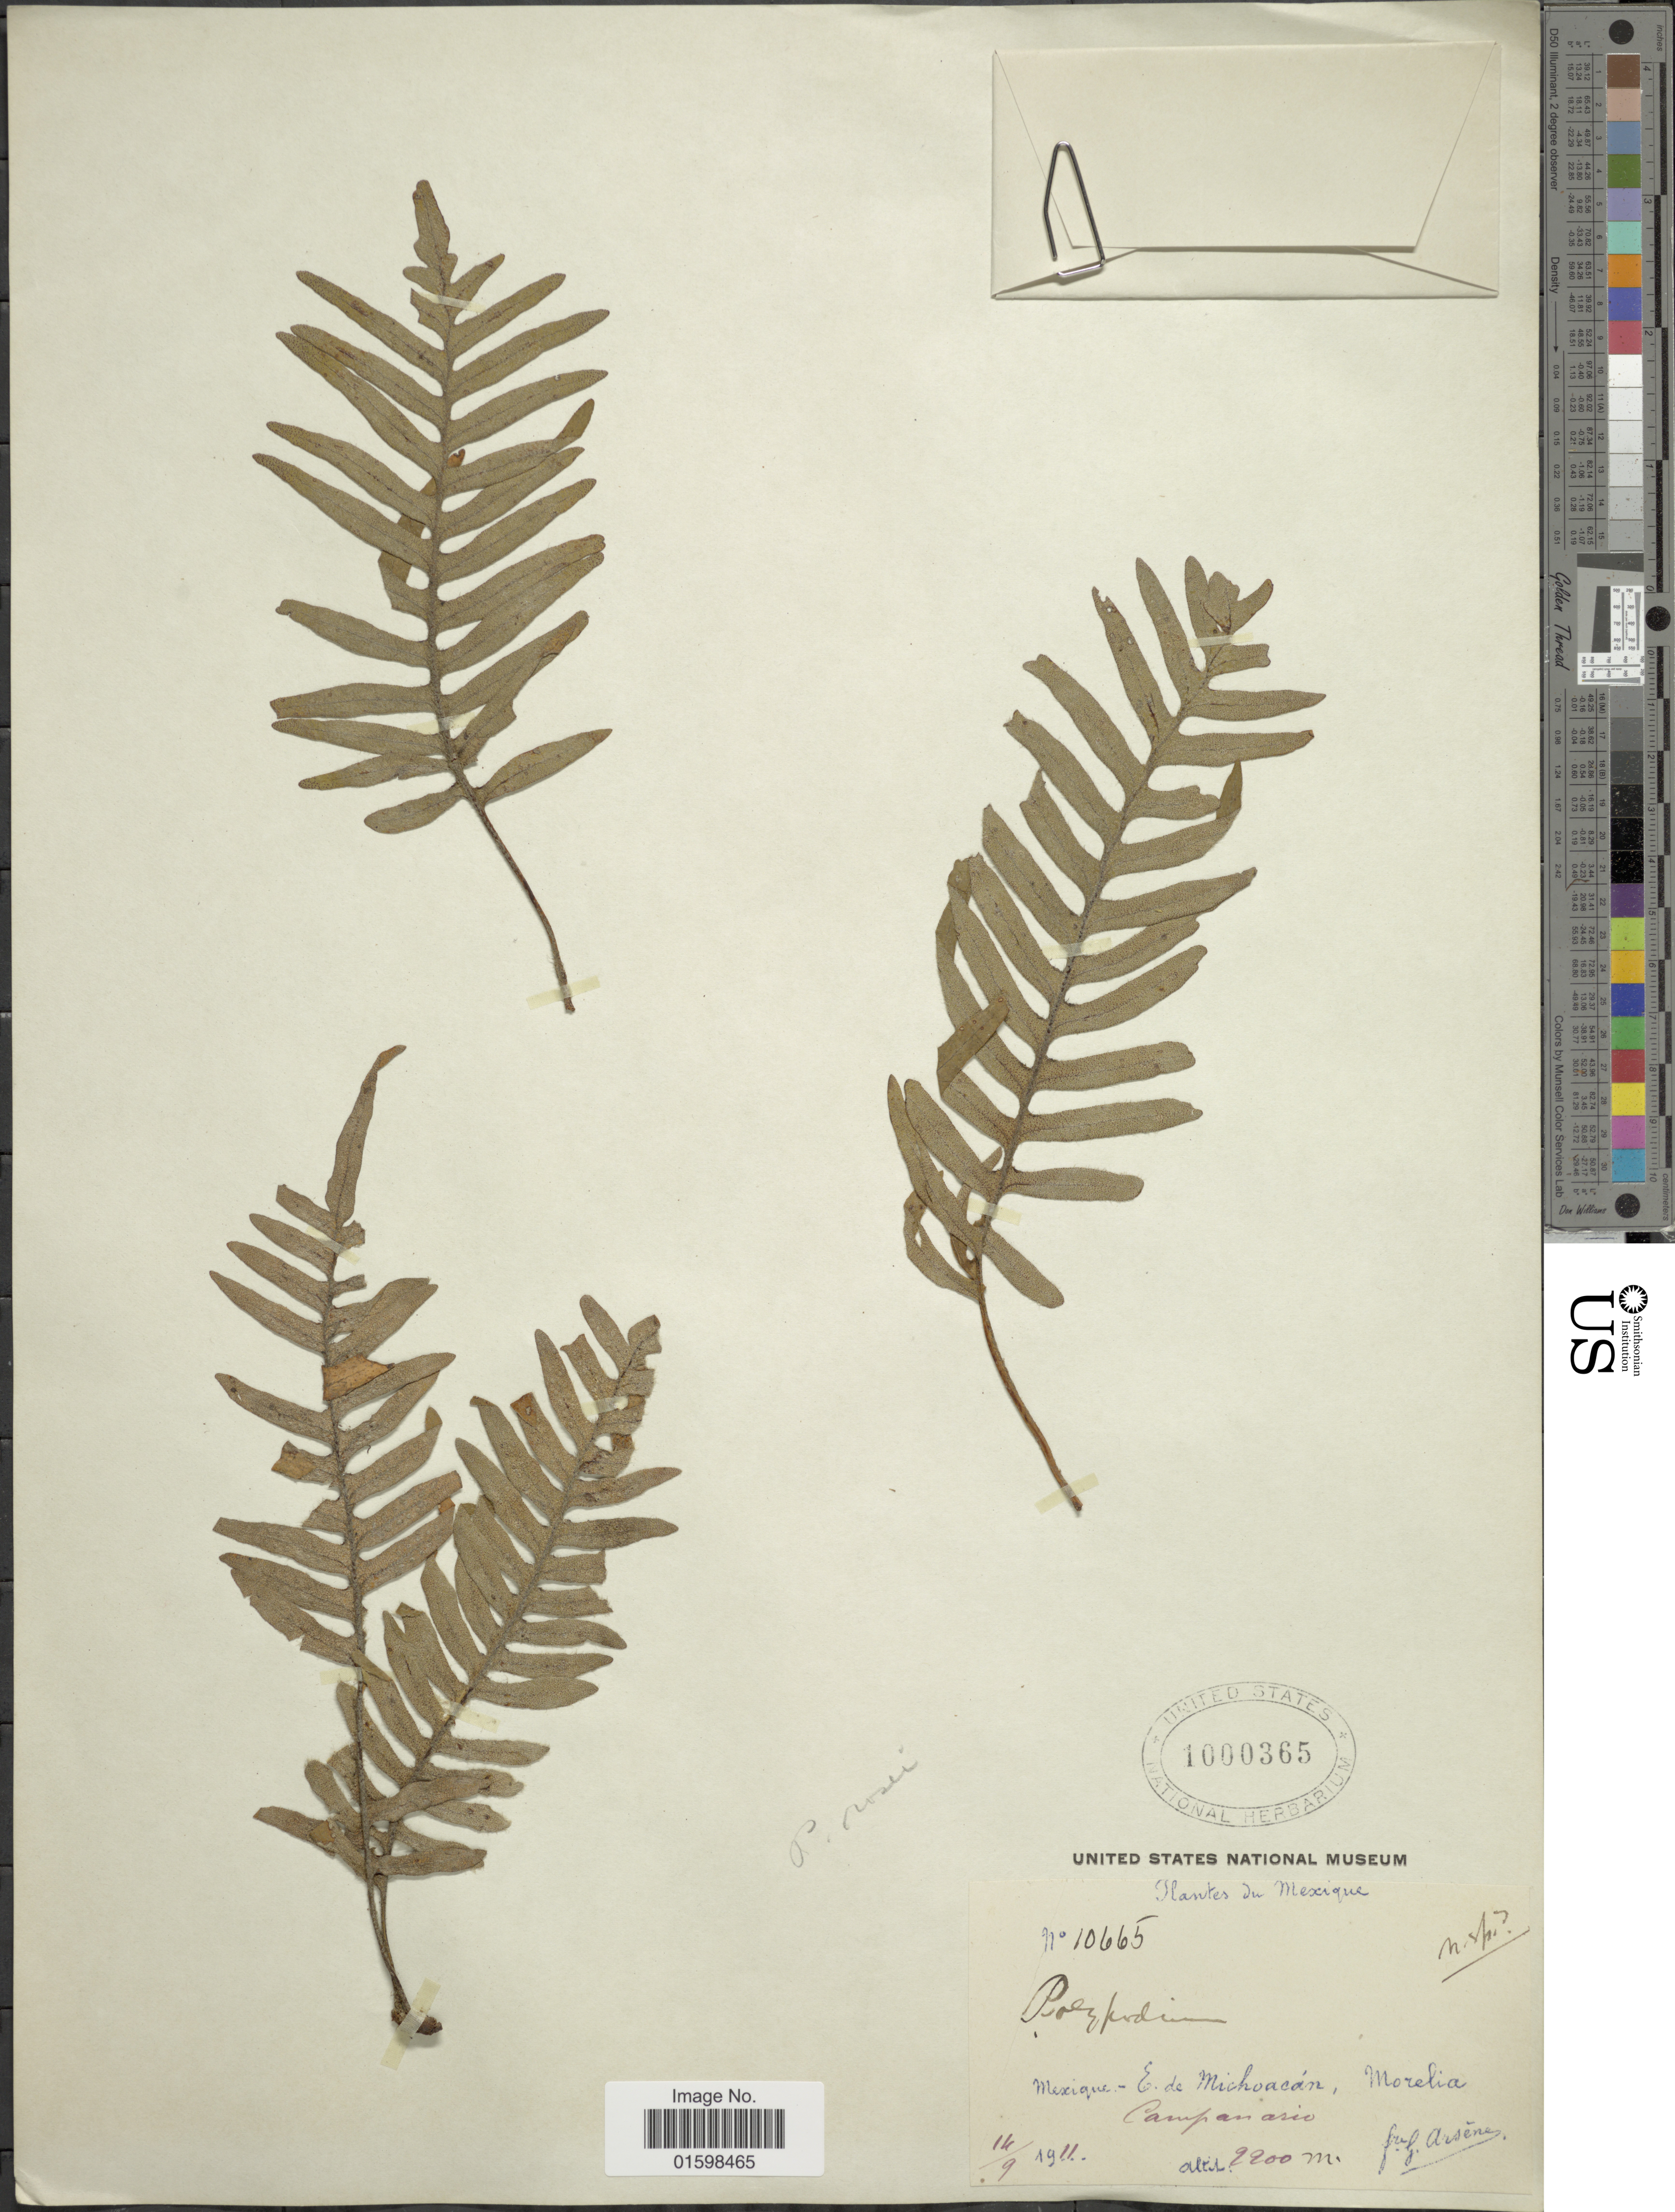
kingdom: Plantae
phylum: Tracheophyta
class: Polypodiopsida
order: Polypodiales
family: Polypodiaceae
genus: Pleopeltis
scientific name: Pleopeltis rosei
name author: (Maxon) A.R. Sm. & Tejero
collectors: Bro. G. Arsène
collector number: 10665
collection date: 1911-09-14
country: Mexico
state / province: Michoacán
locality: E. de Michoacan, Morelia, Campanario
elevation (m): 2200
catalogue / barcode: US 1000365